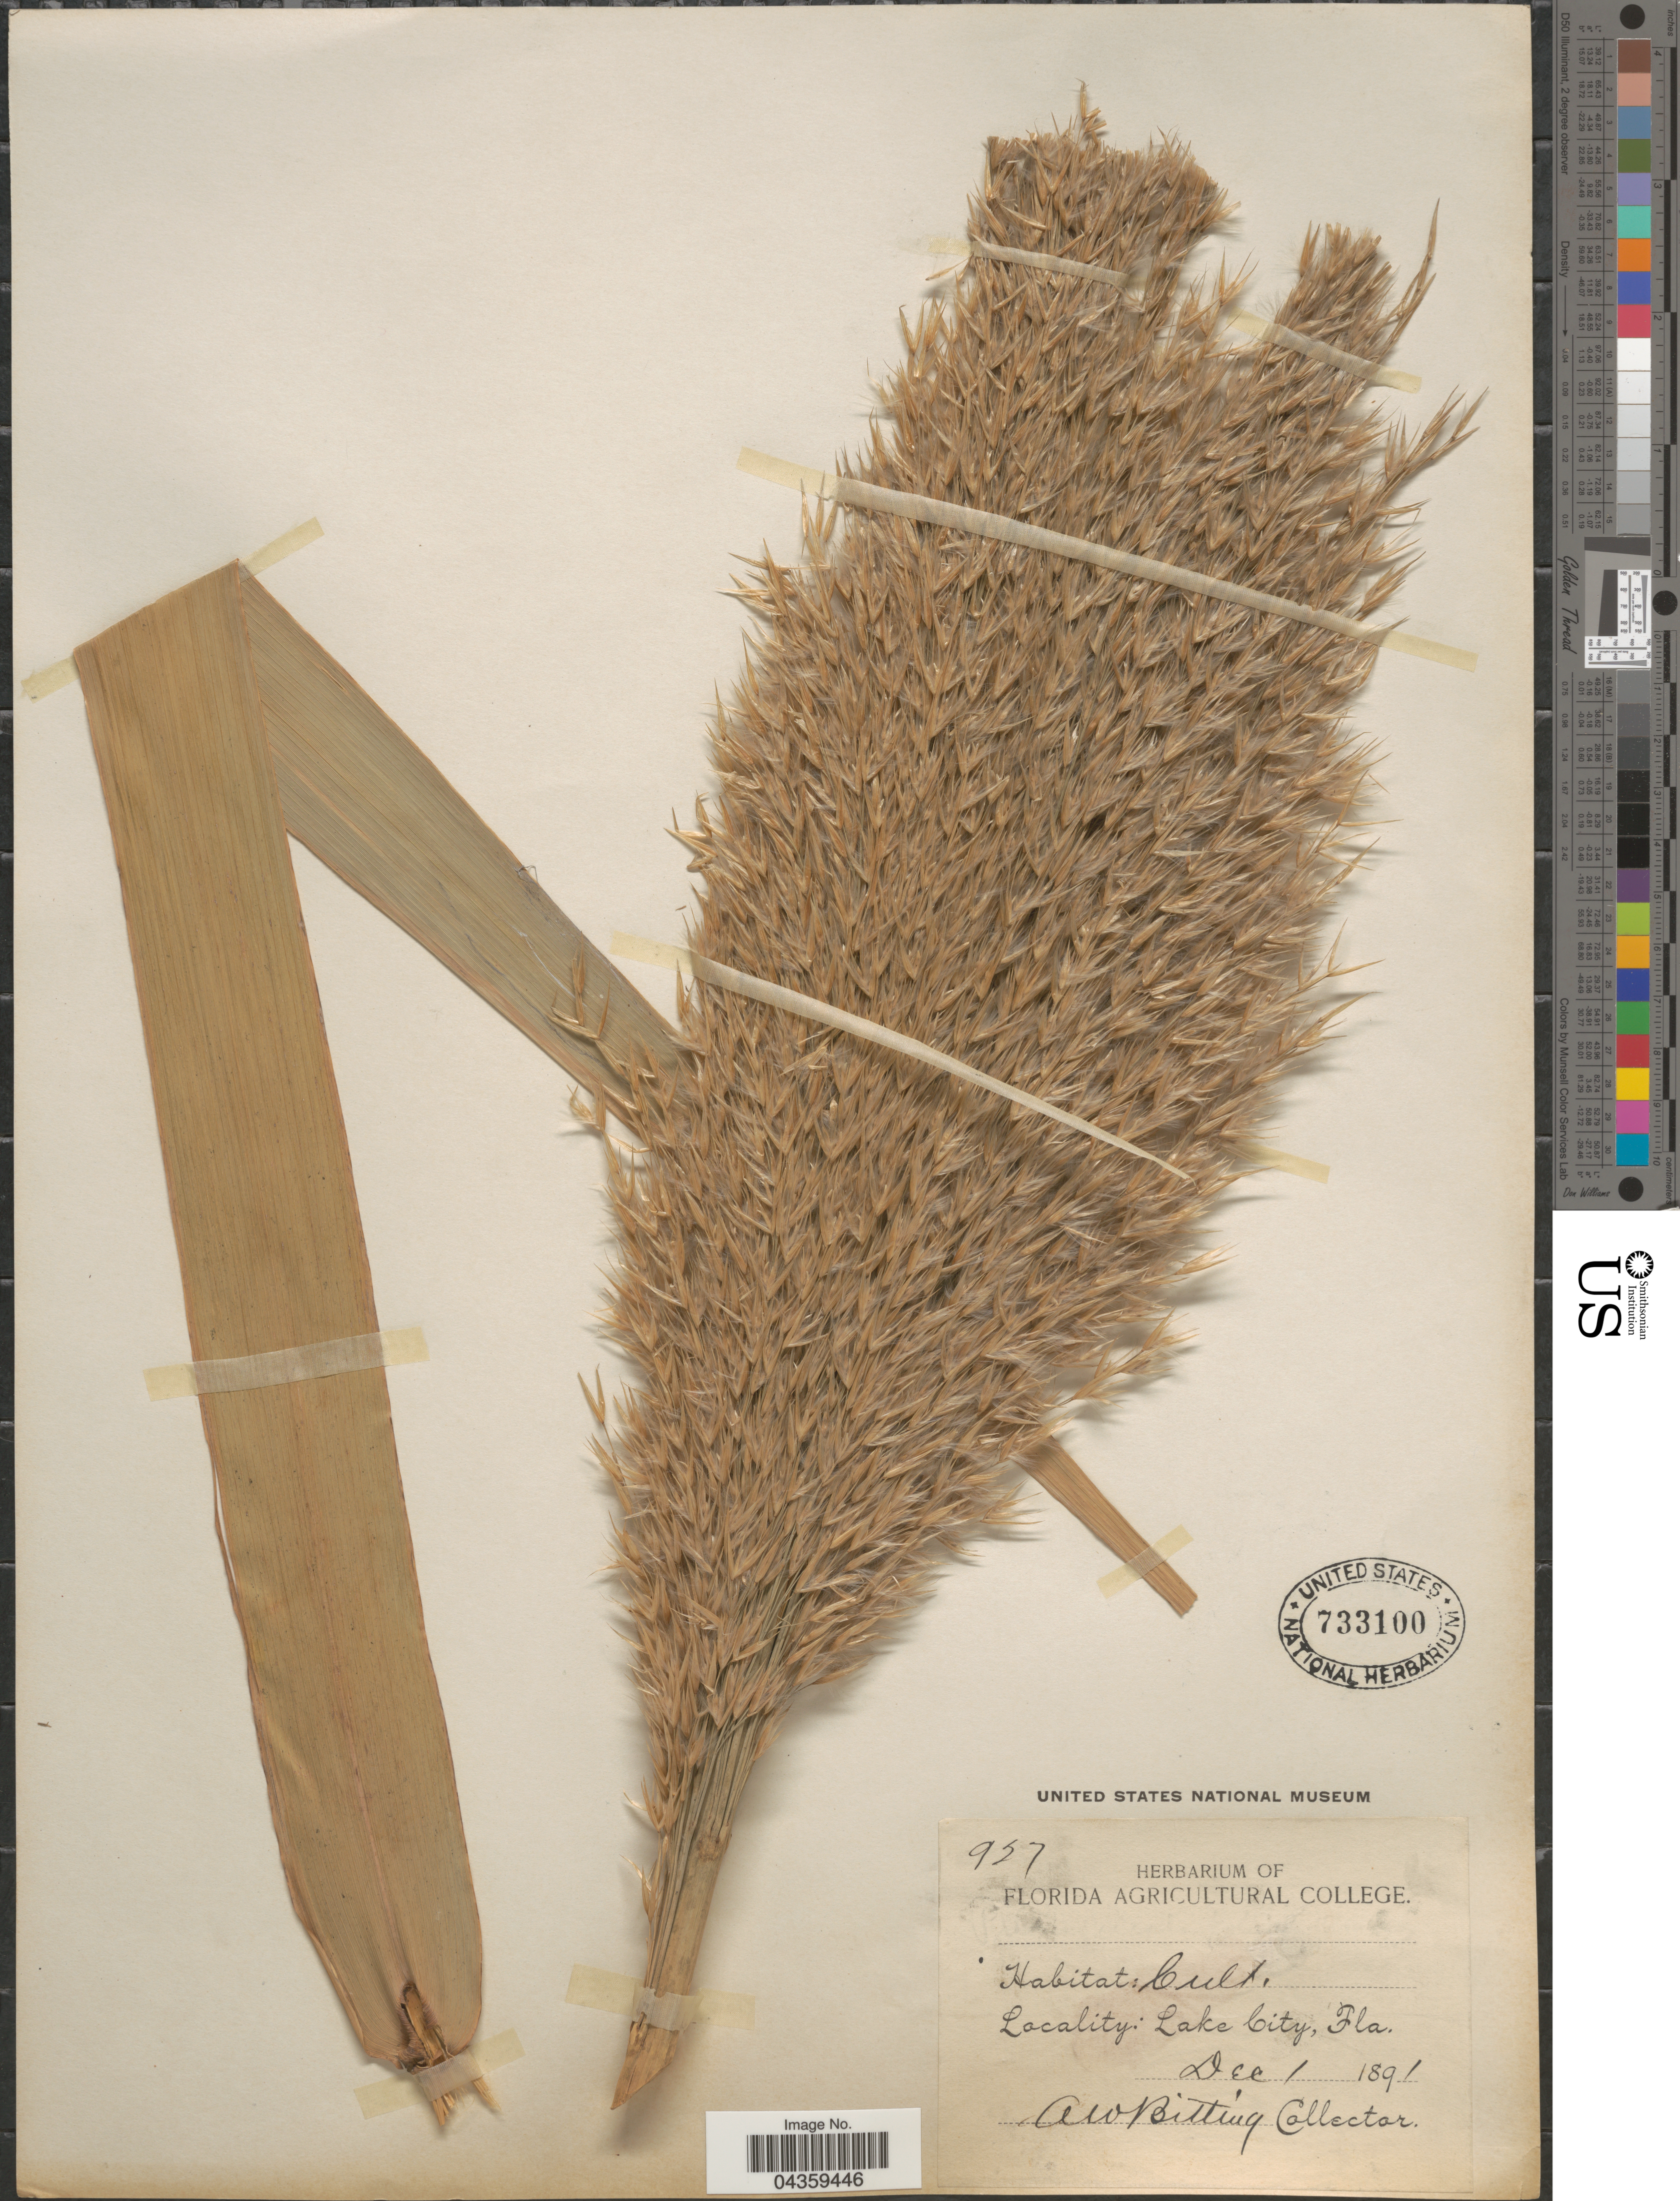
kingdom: Plantae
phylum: Tracheophyta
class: Liliopsida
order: Poales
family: Poaceae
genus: Arundo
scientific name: Arundo donax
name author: L.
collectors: A. Bitting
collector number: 927*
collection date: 1891-12-01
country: United States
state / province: Florida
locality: Lake City.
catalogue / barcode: US 733100